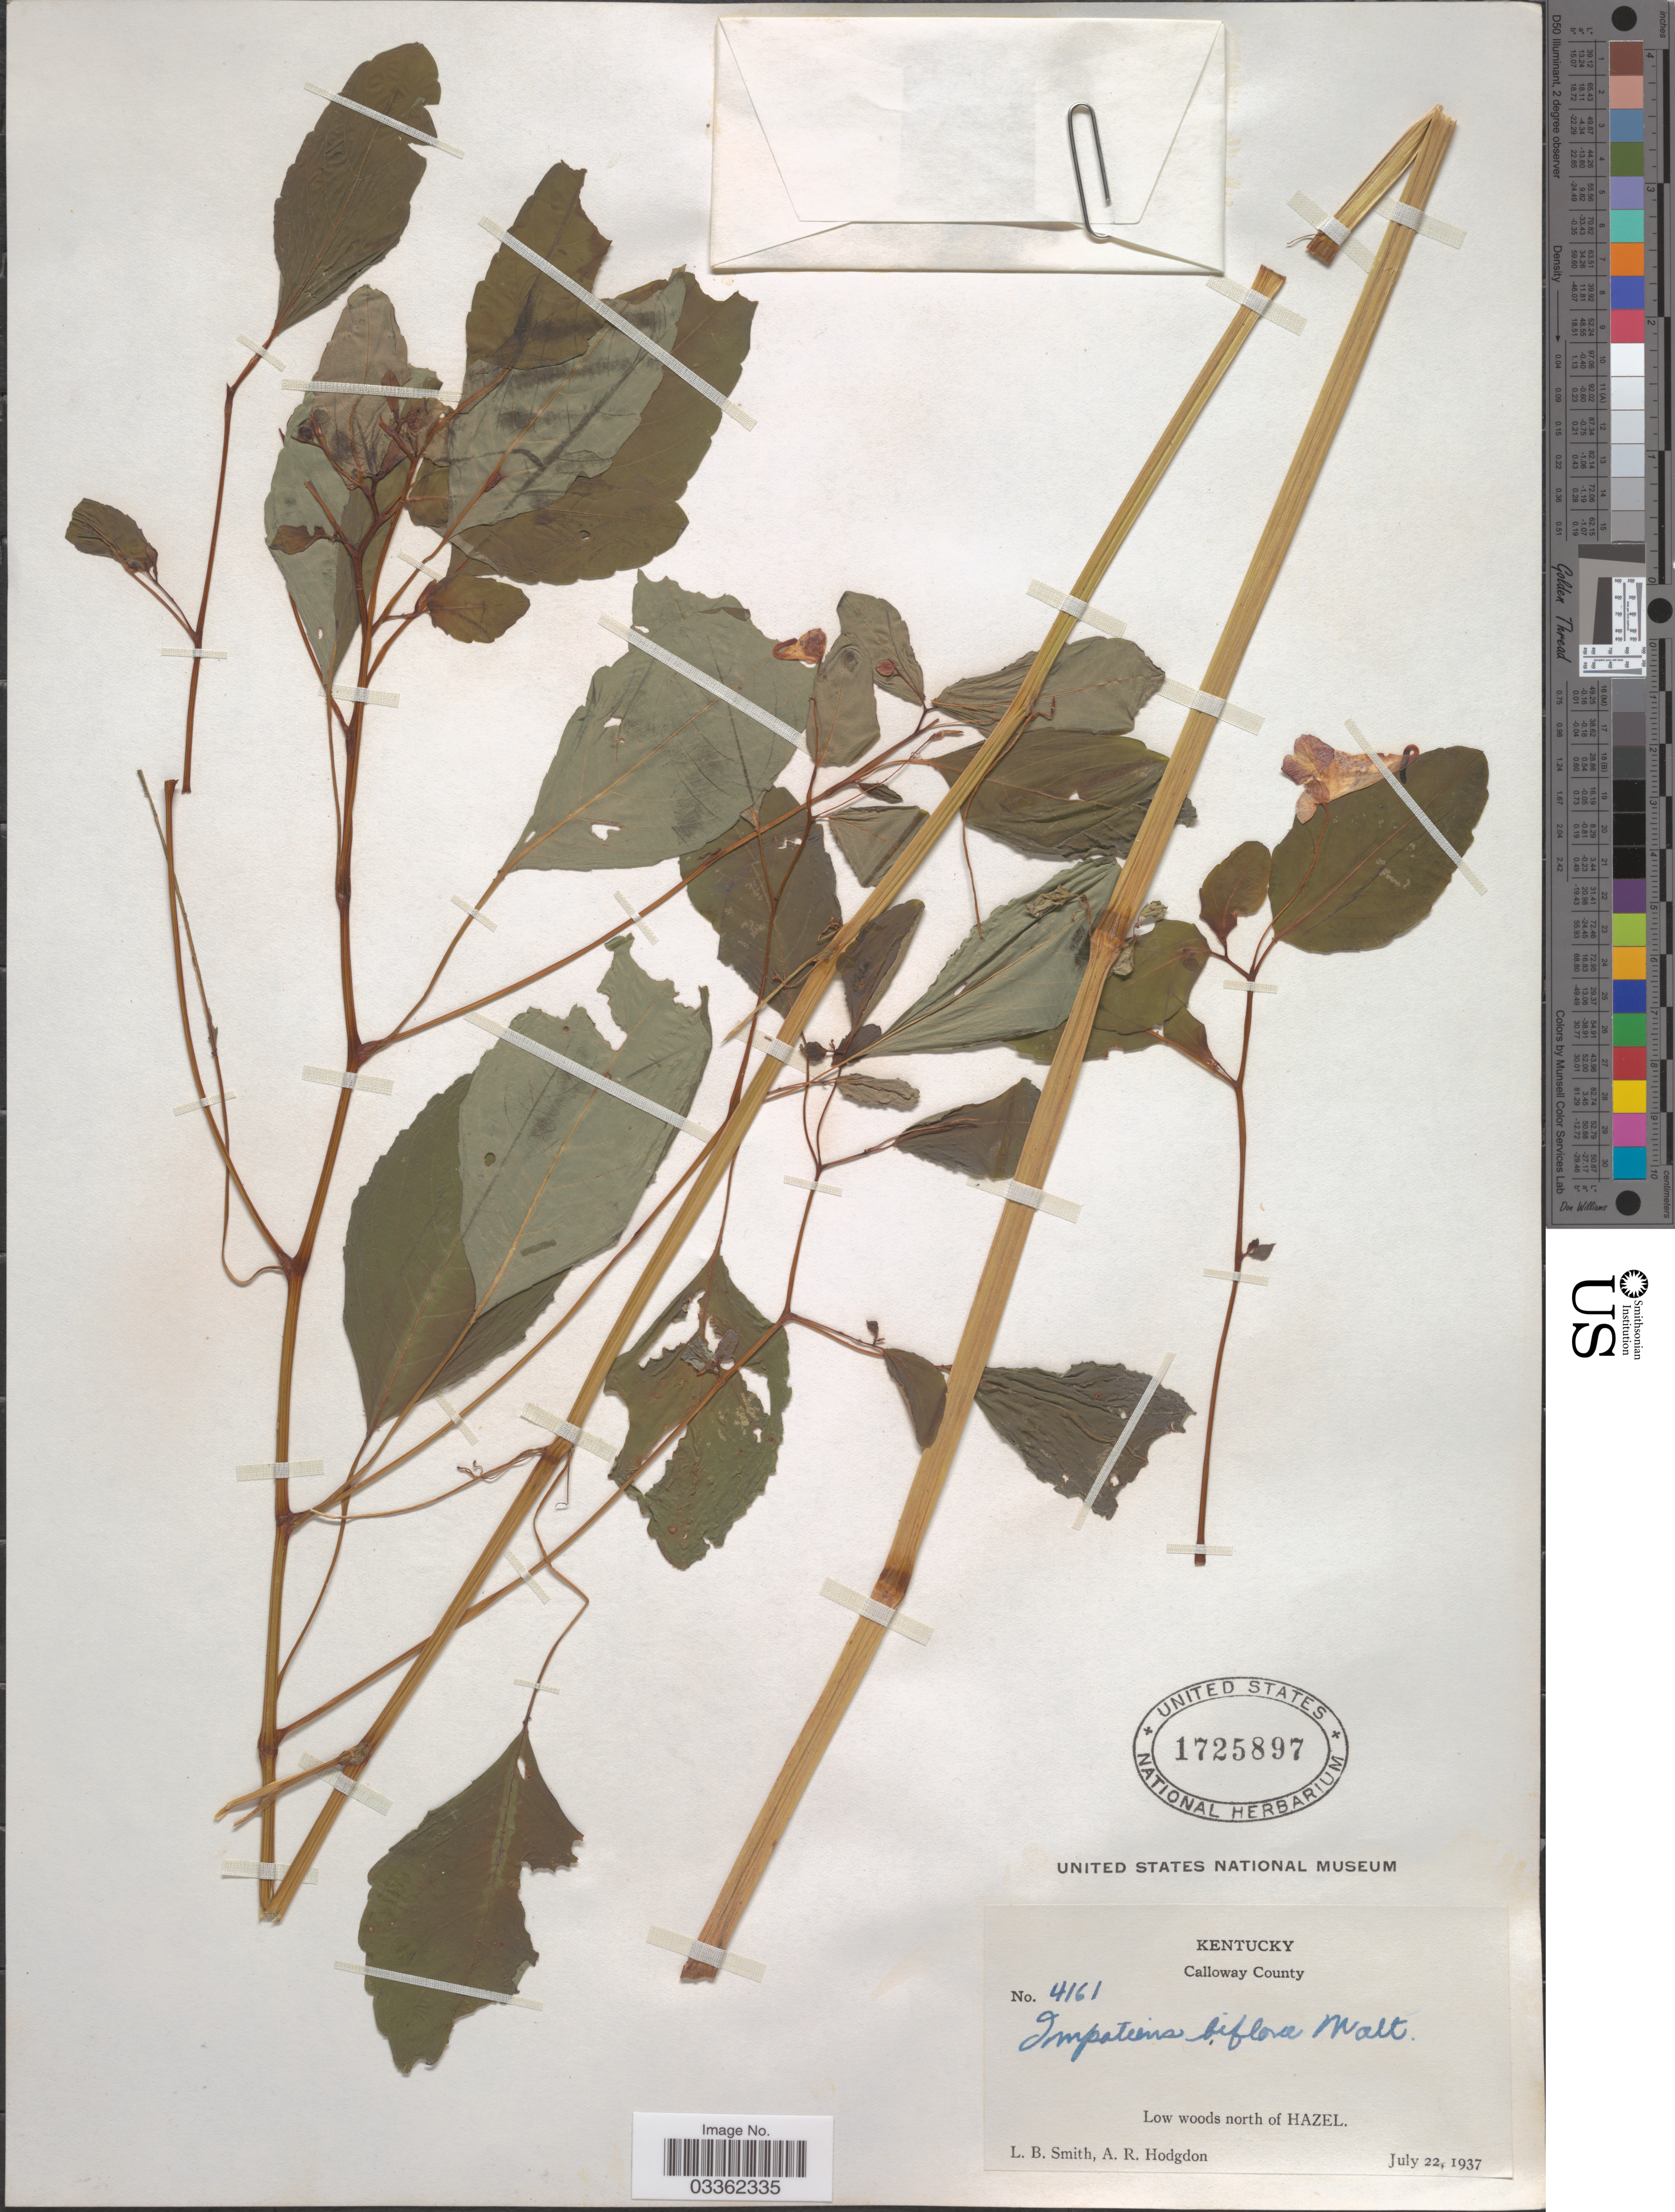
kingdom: Plantae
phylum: Tracheophyta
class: Magnoliopsida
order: Ericales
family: Balsaminaceae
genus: Impatiens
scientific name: Impatiens capensis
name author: Meerb.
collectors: L. Smith & A. R. Hodgdon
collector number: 4161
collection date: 1937-07-22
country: United States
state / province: Kentucky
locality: Calloway County, Low woods north of Hazel.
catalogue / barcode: US 1725897